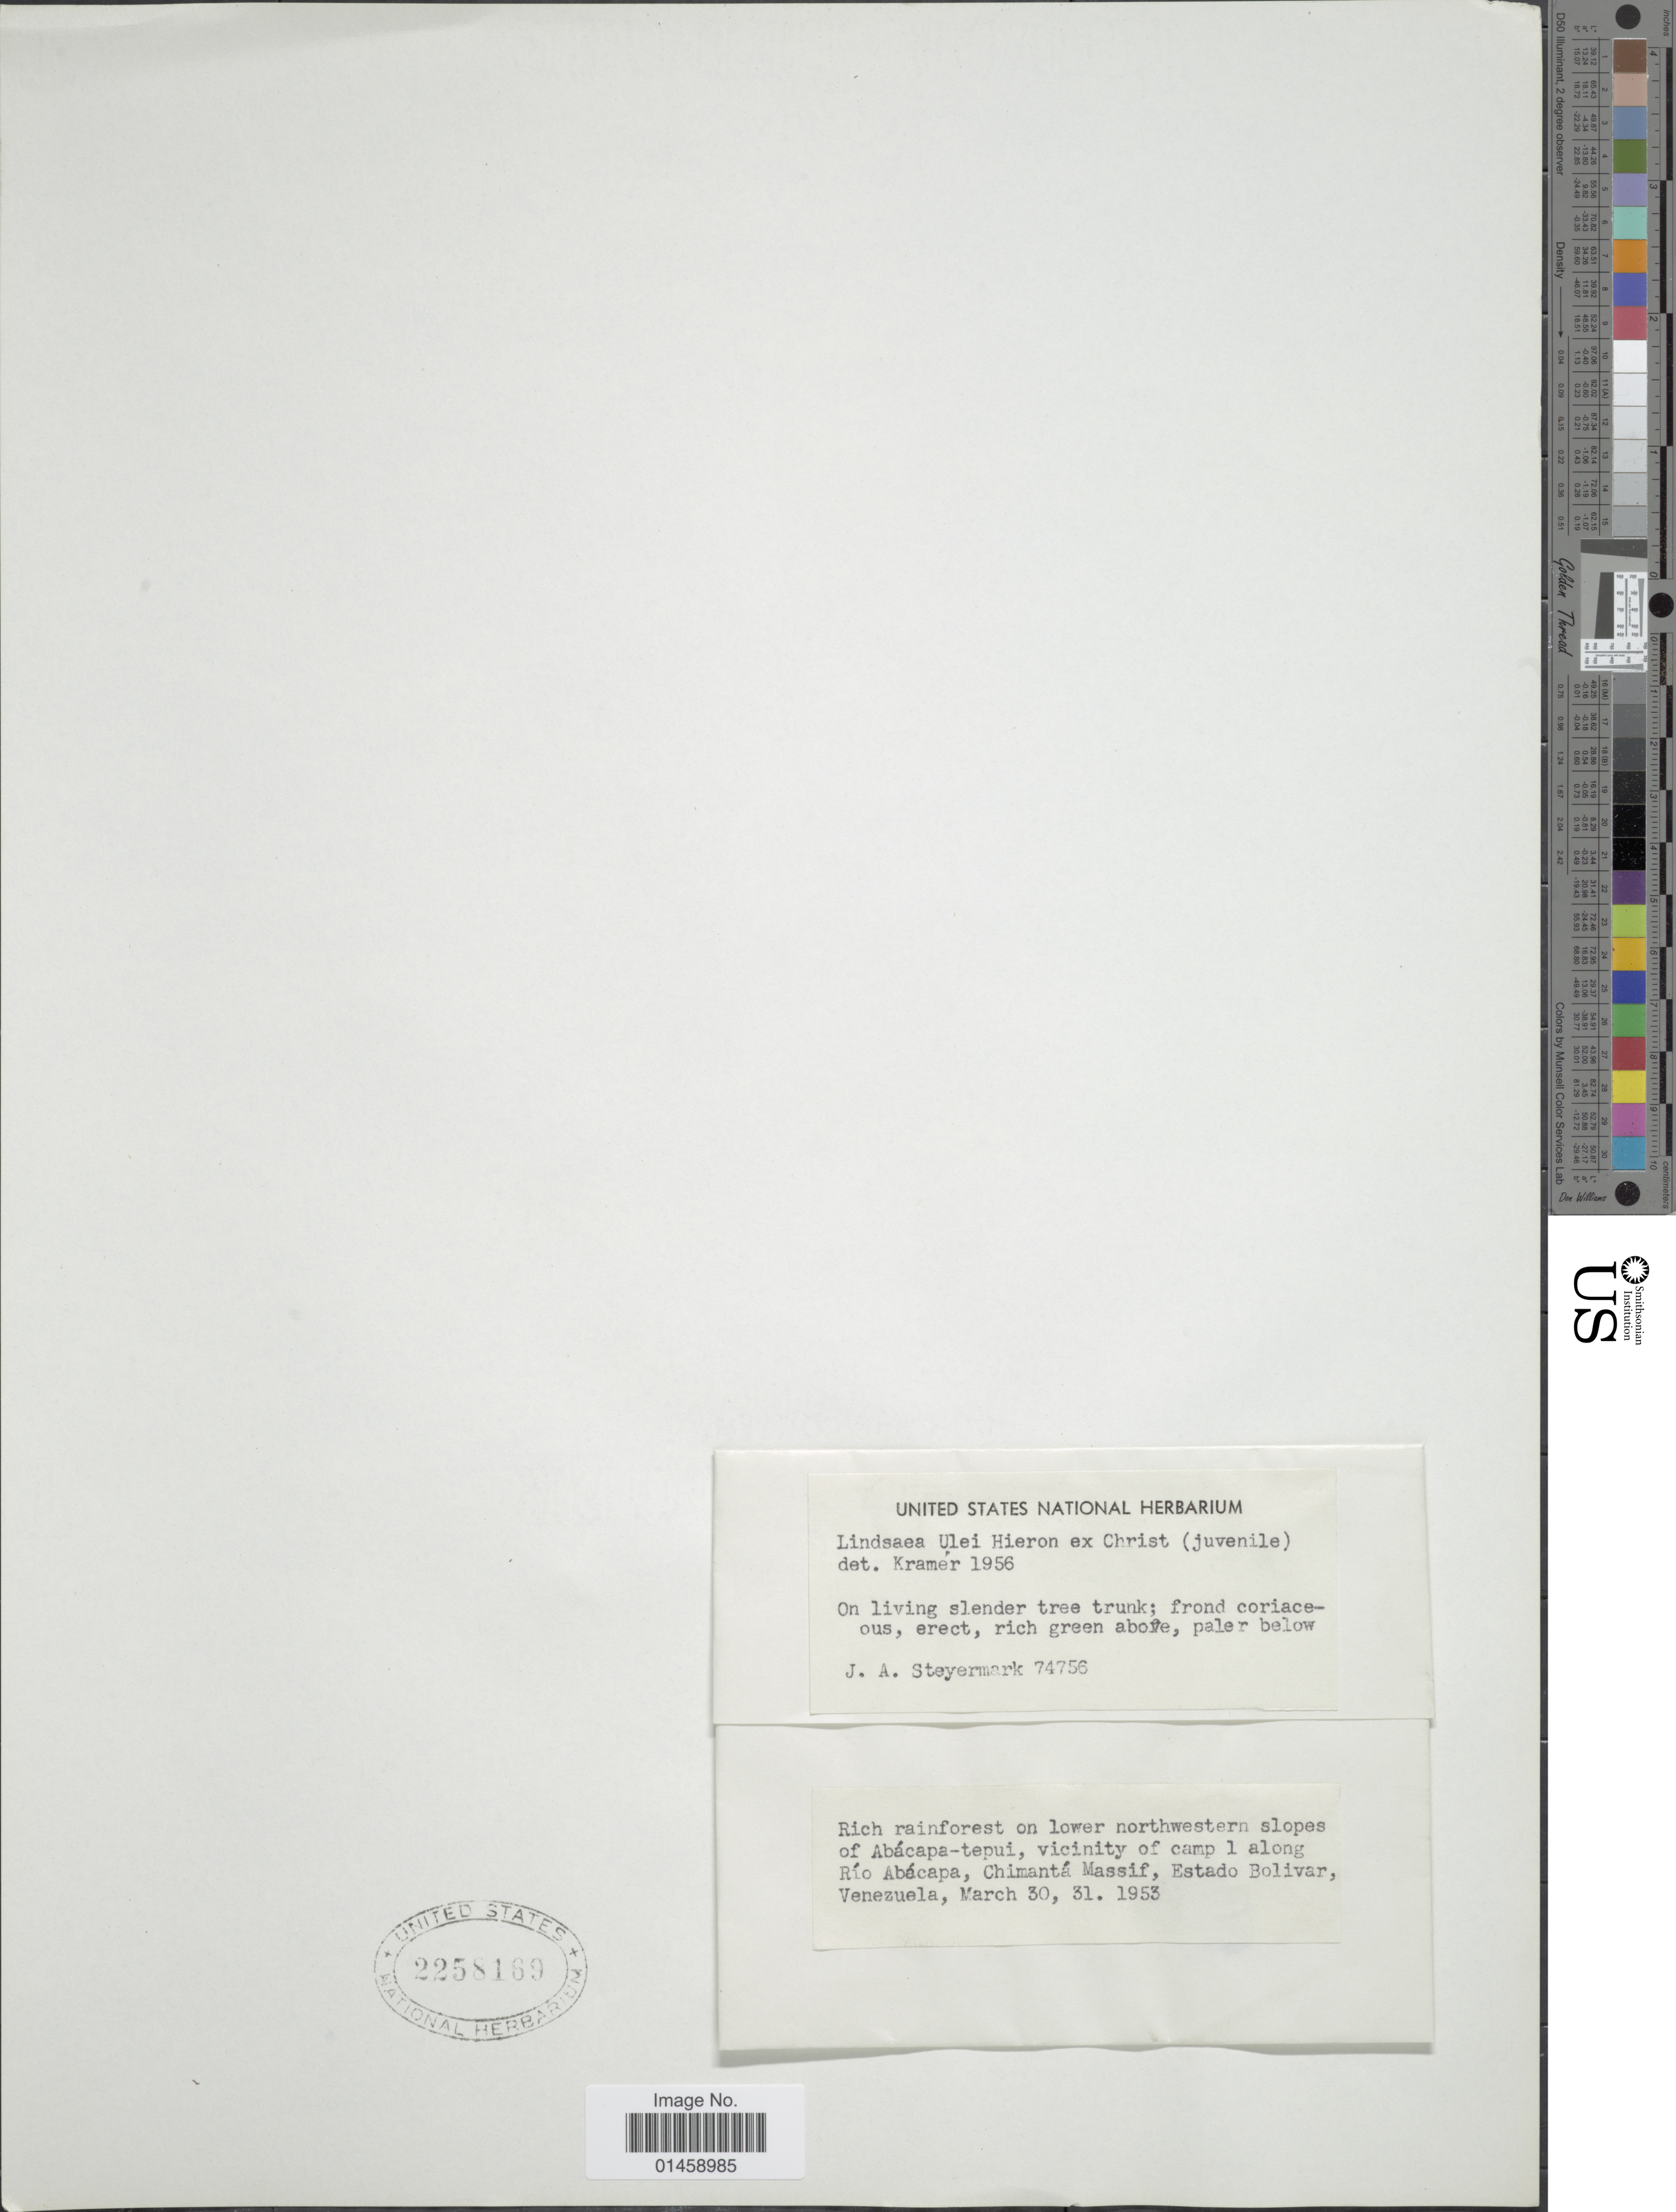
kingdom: Plantae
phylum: Tracheophyta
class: Polypodiopsida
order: Polypodiales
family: Lindsaeaceae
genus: Lindsaea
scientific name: Lindsaea ulei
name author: Hieron.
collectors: J. Steyermark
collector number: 74756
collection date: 1953-03-30/1953-03-31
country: Venezuela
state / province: Bolivar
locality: Rich rainforest on lower northwestern slopes of Abacapa, Chimanta Massif.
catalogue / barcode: US 2258169